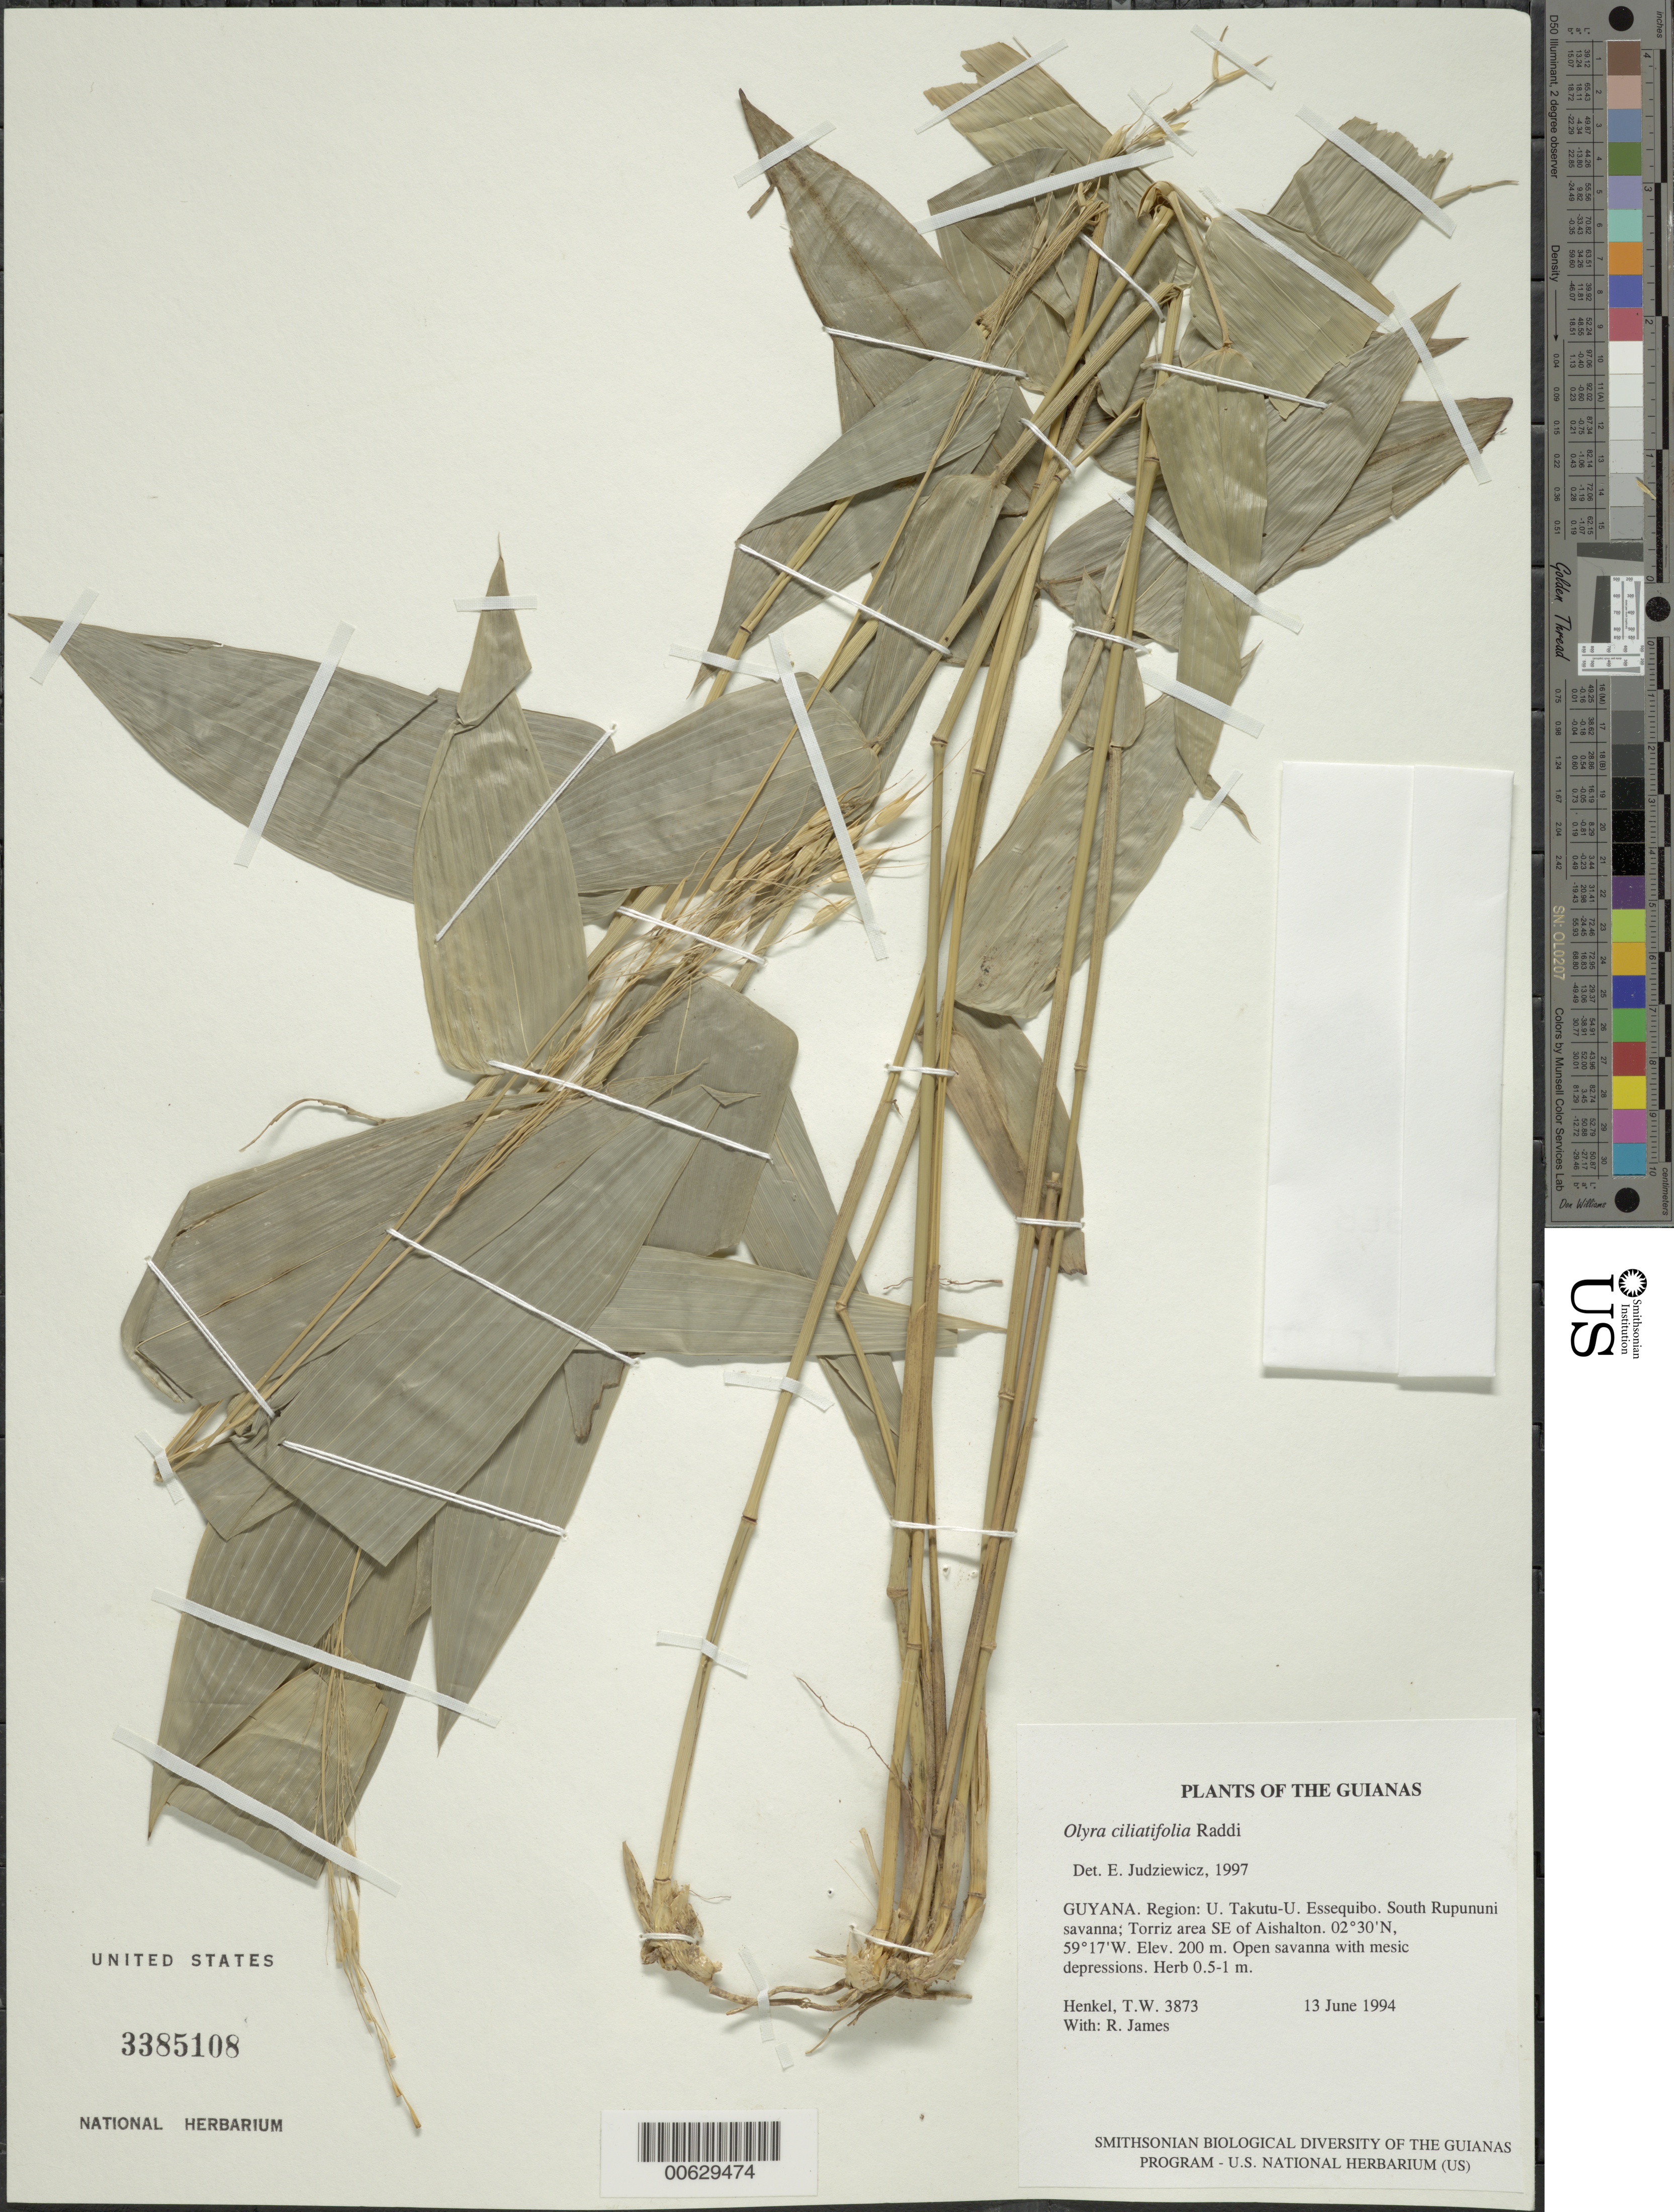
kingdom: Plantae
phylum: Tracheophyta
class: Liliopsida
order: Poales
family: Poaceae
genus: Olyra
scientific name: Olyra ciliatifolia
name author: Raddi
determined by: Judziewicz, E. J.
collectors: T. Henkel & R. James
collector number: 3873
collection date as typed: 13 June 1994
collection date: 1994-06-13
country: Guyana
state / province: U. Takutu-U. Essequibo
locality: South Rupununi savanna; Torriz area SE of Aishalton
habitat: Open savanna with mesic depressions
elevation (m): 200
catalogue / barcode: US 3385108